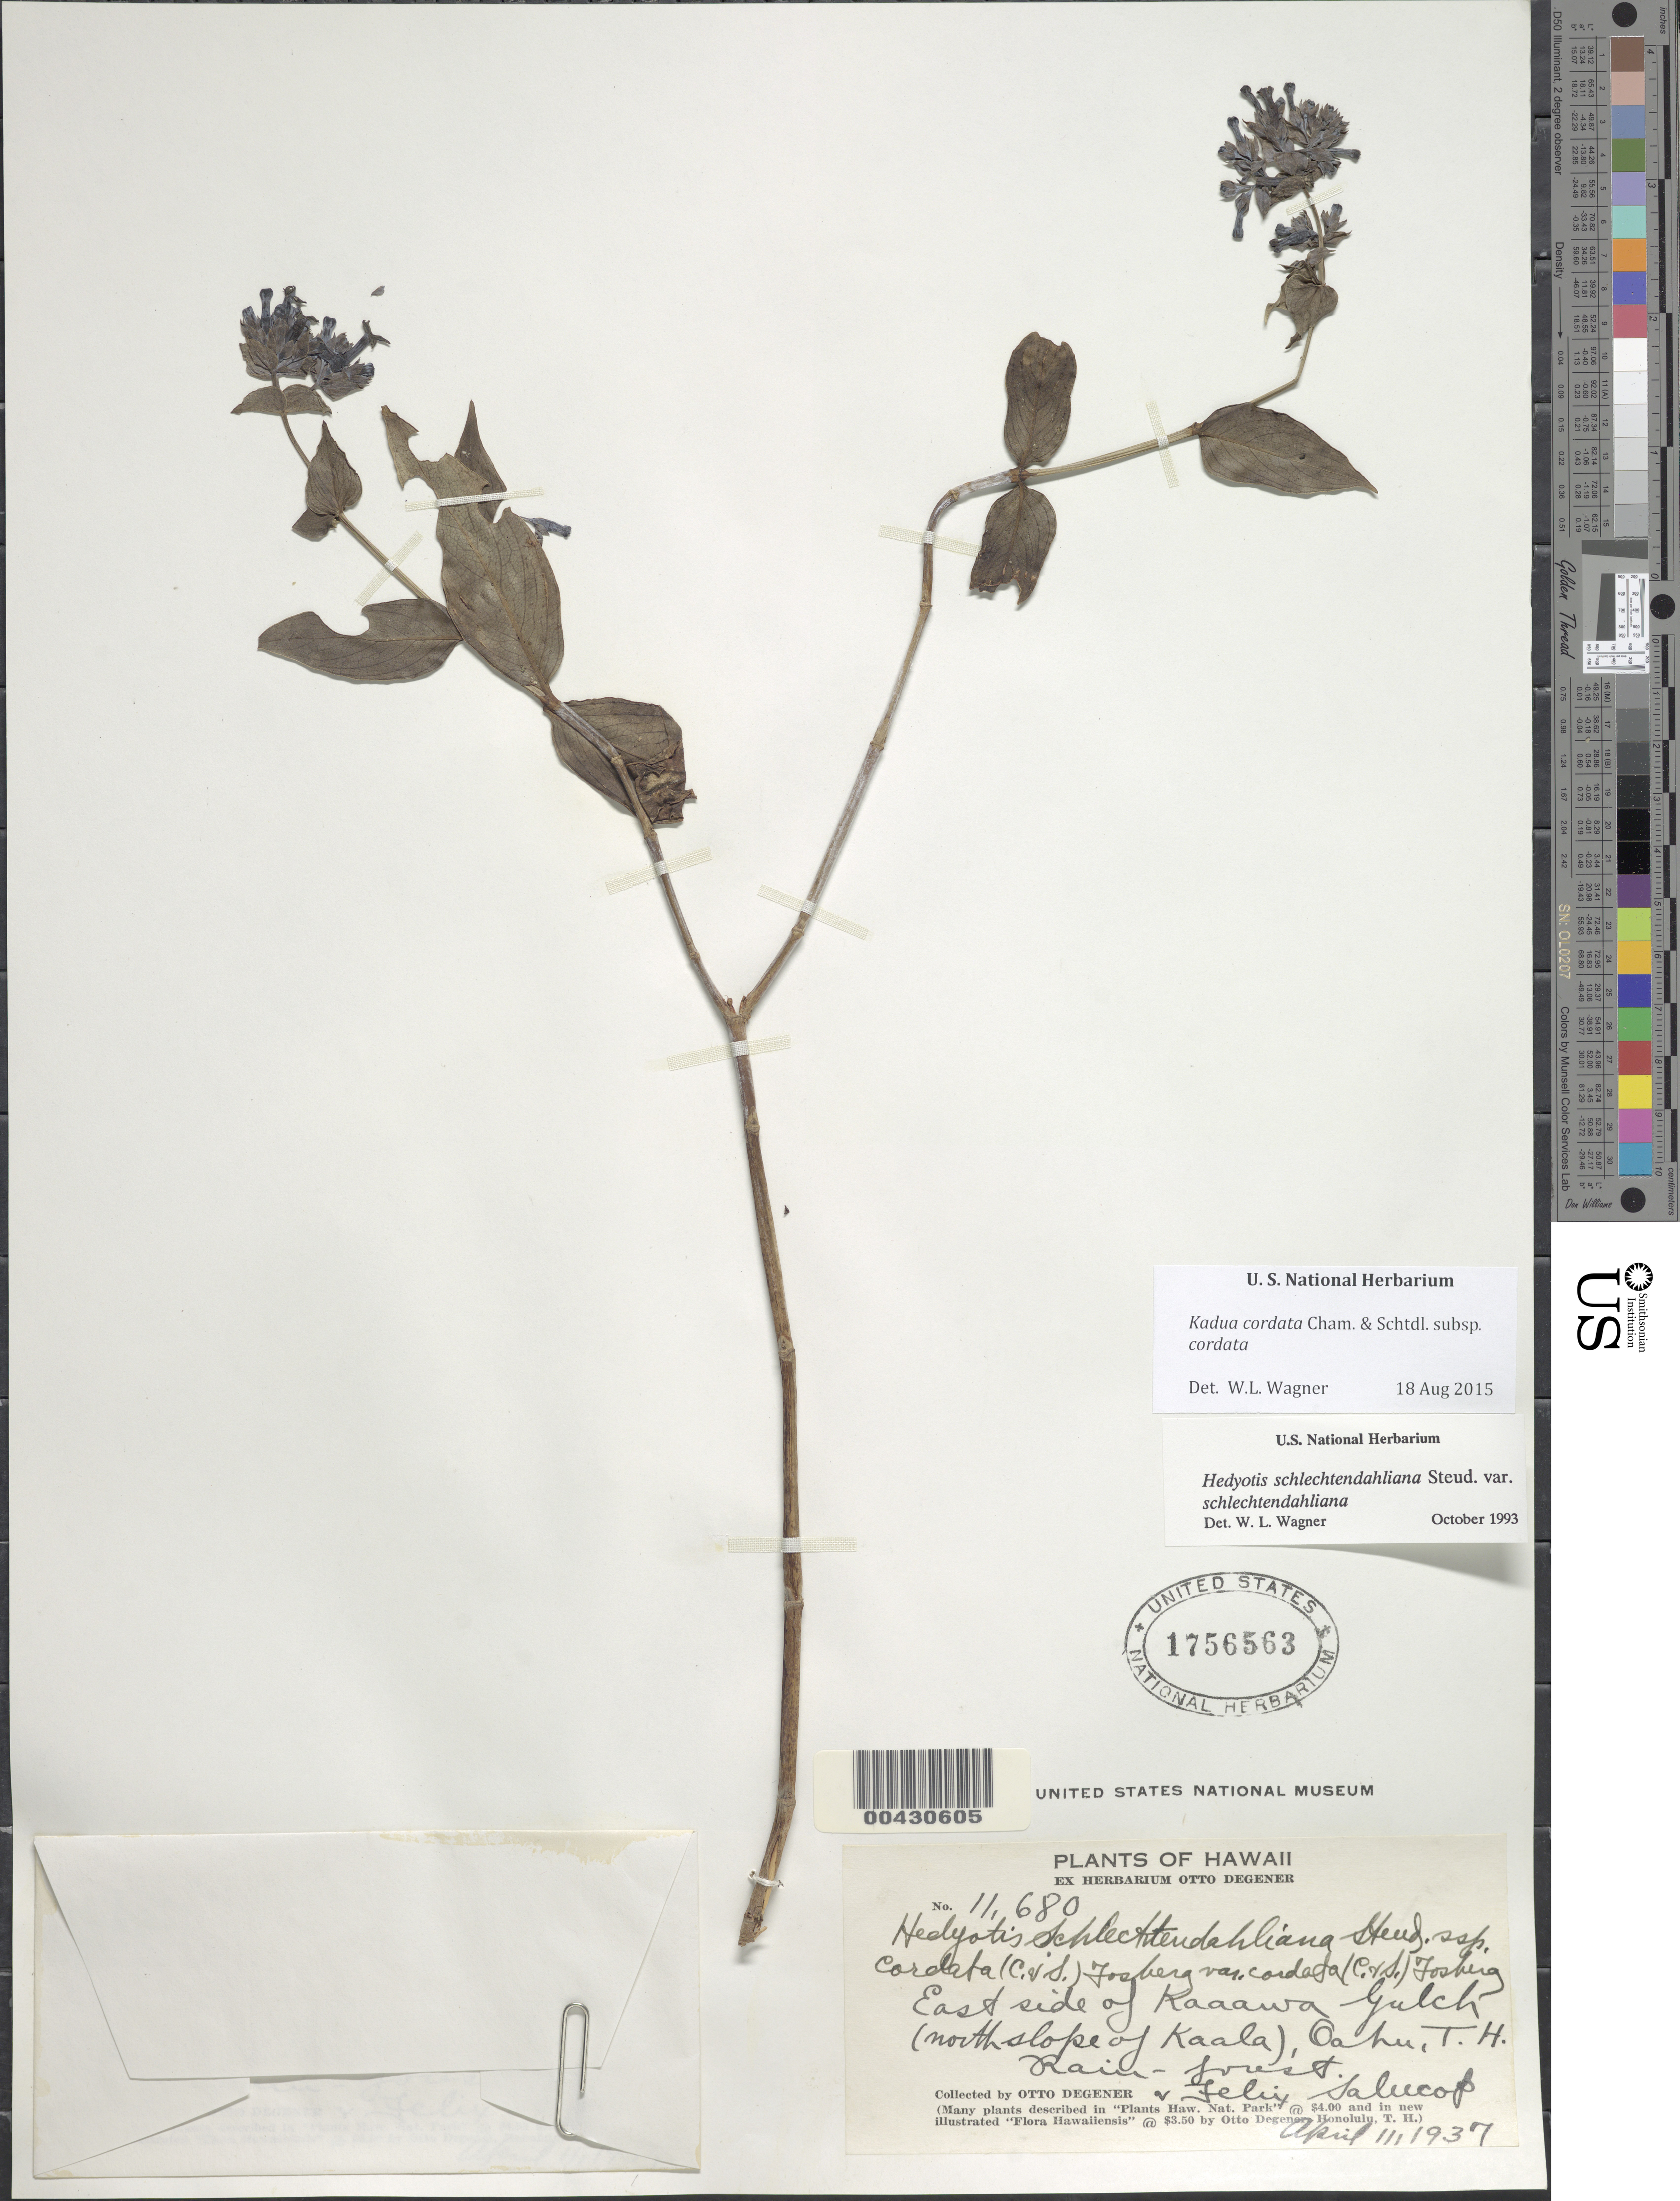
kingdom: Plantae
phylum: Tracheophyta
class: Magnoliopsida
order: Gentianales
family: Rubiaceae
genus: Kadua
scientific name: Kadua cordata subsp. cordata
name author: Cham. & Schltdl.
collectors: O. Degener & F. Salucop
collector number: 11680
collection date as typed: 11 Apr 1937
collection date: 1937-04-11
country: United States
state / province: Hawaii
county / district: Honolulu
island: Oahu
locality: East side of Kaaawa Gulch (north slope of Kaala)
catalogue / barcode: US 1756563